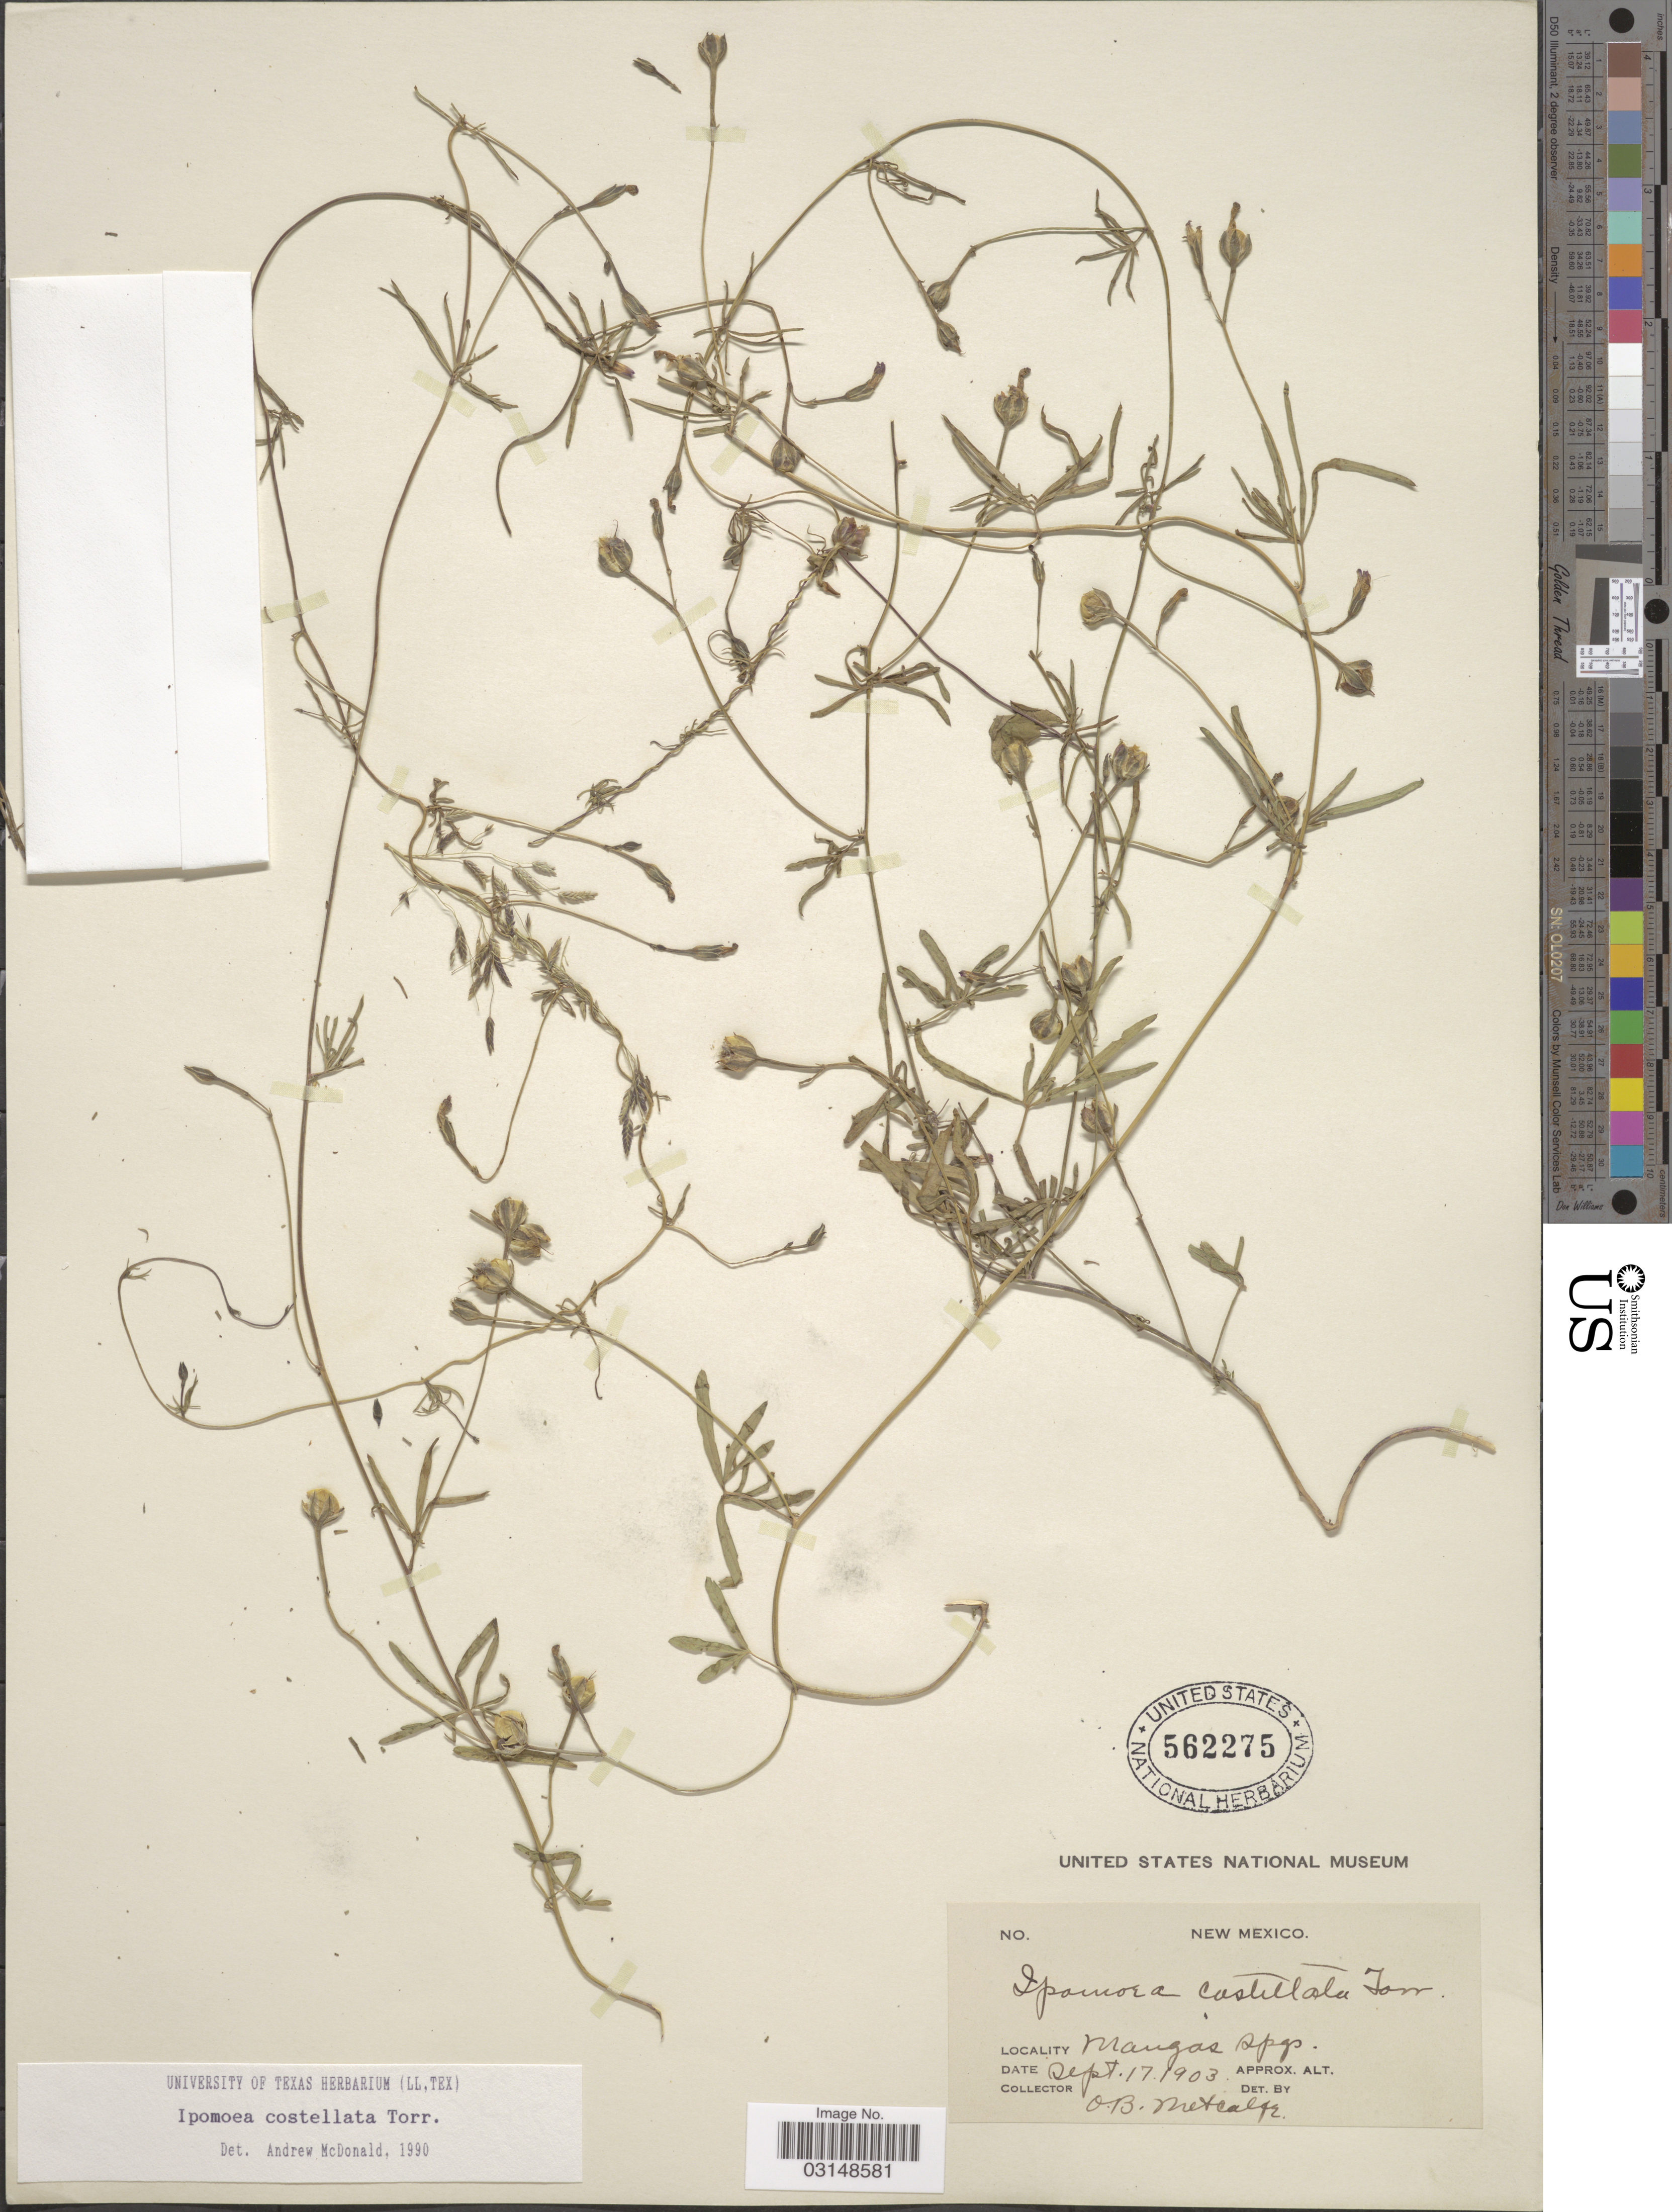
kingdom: Plantae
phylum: Tracheophyta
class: Magnoliopsida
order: Solanales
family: Convolvulaceae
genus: Ipomoea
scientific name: Ipomoea costellata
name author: Torr.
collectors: O. B. Metcalfe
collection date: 1903-09-17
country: United States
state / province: New Mexico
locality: Mangas spgs.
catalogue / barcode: US 562275